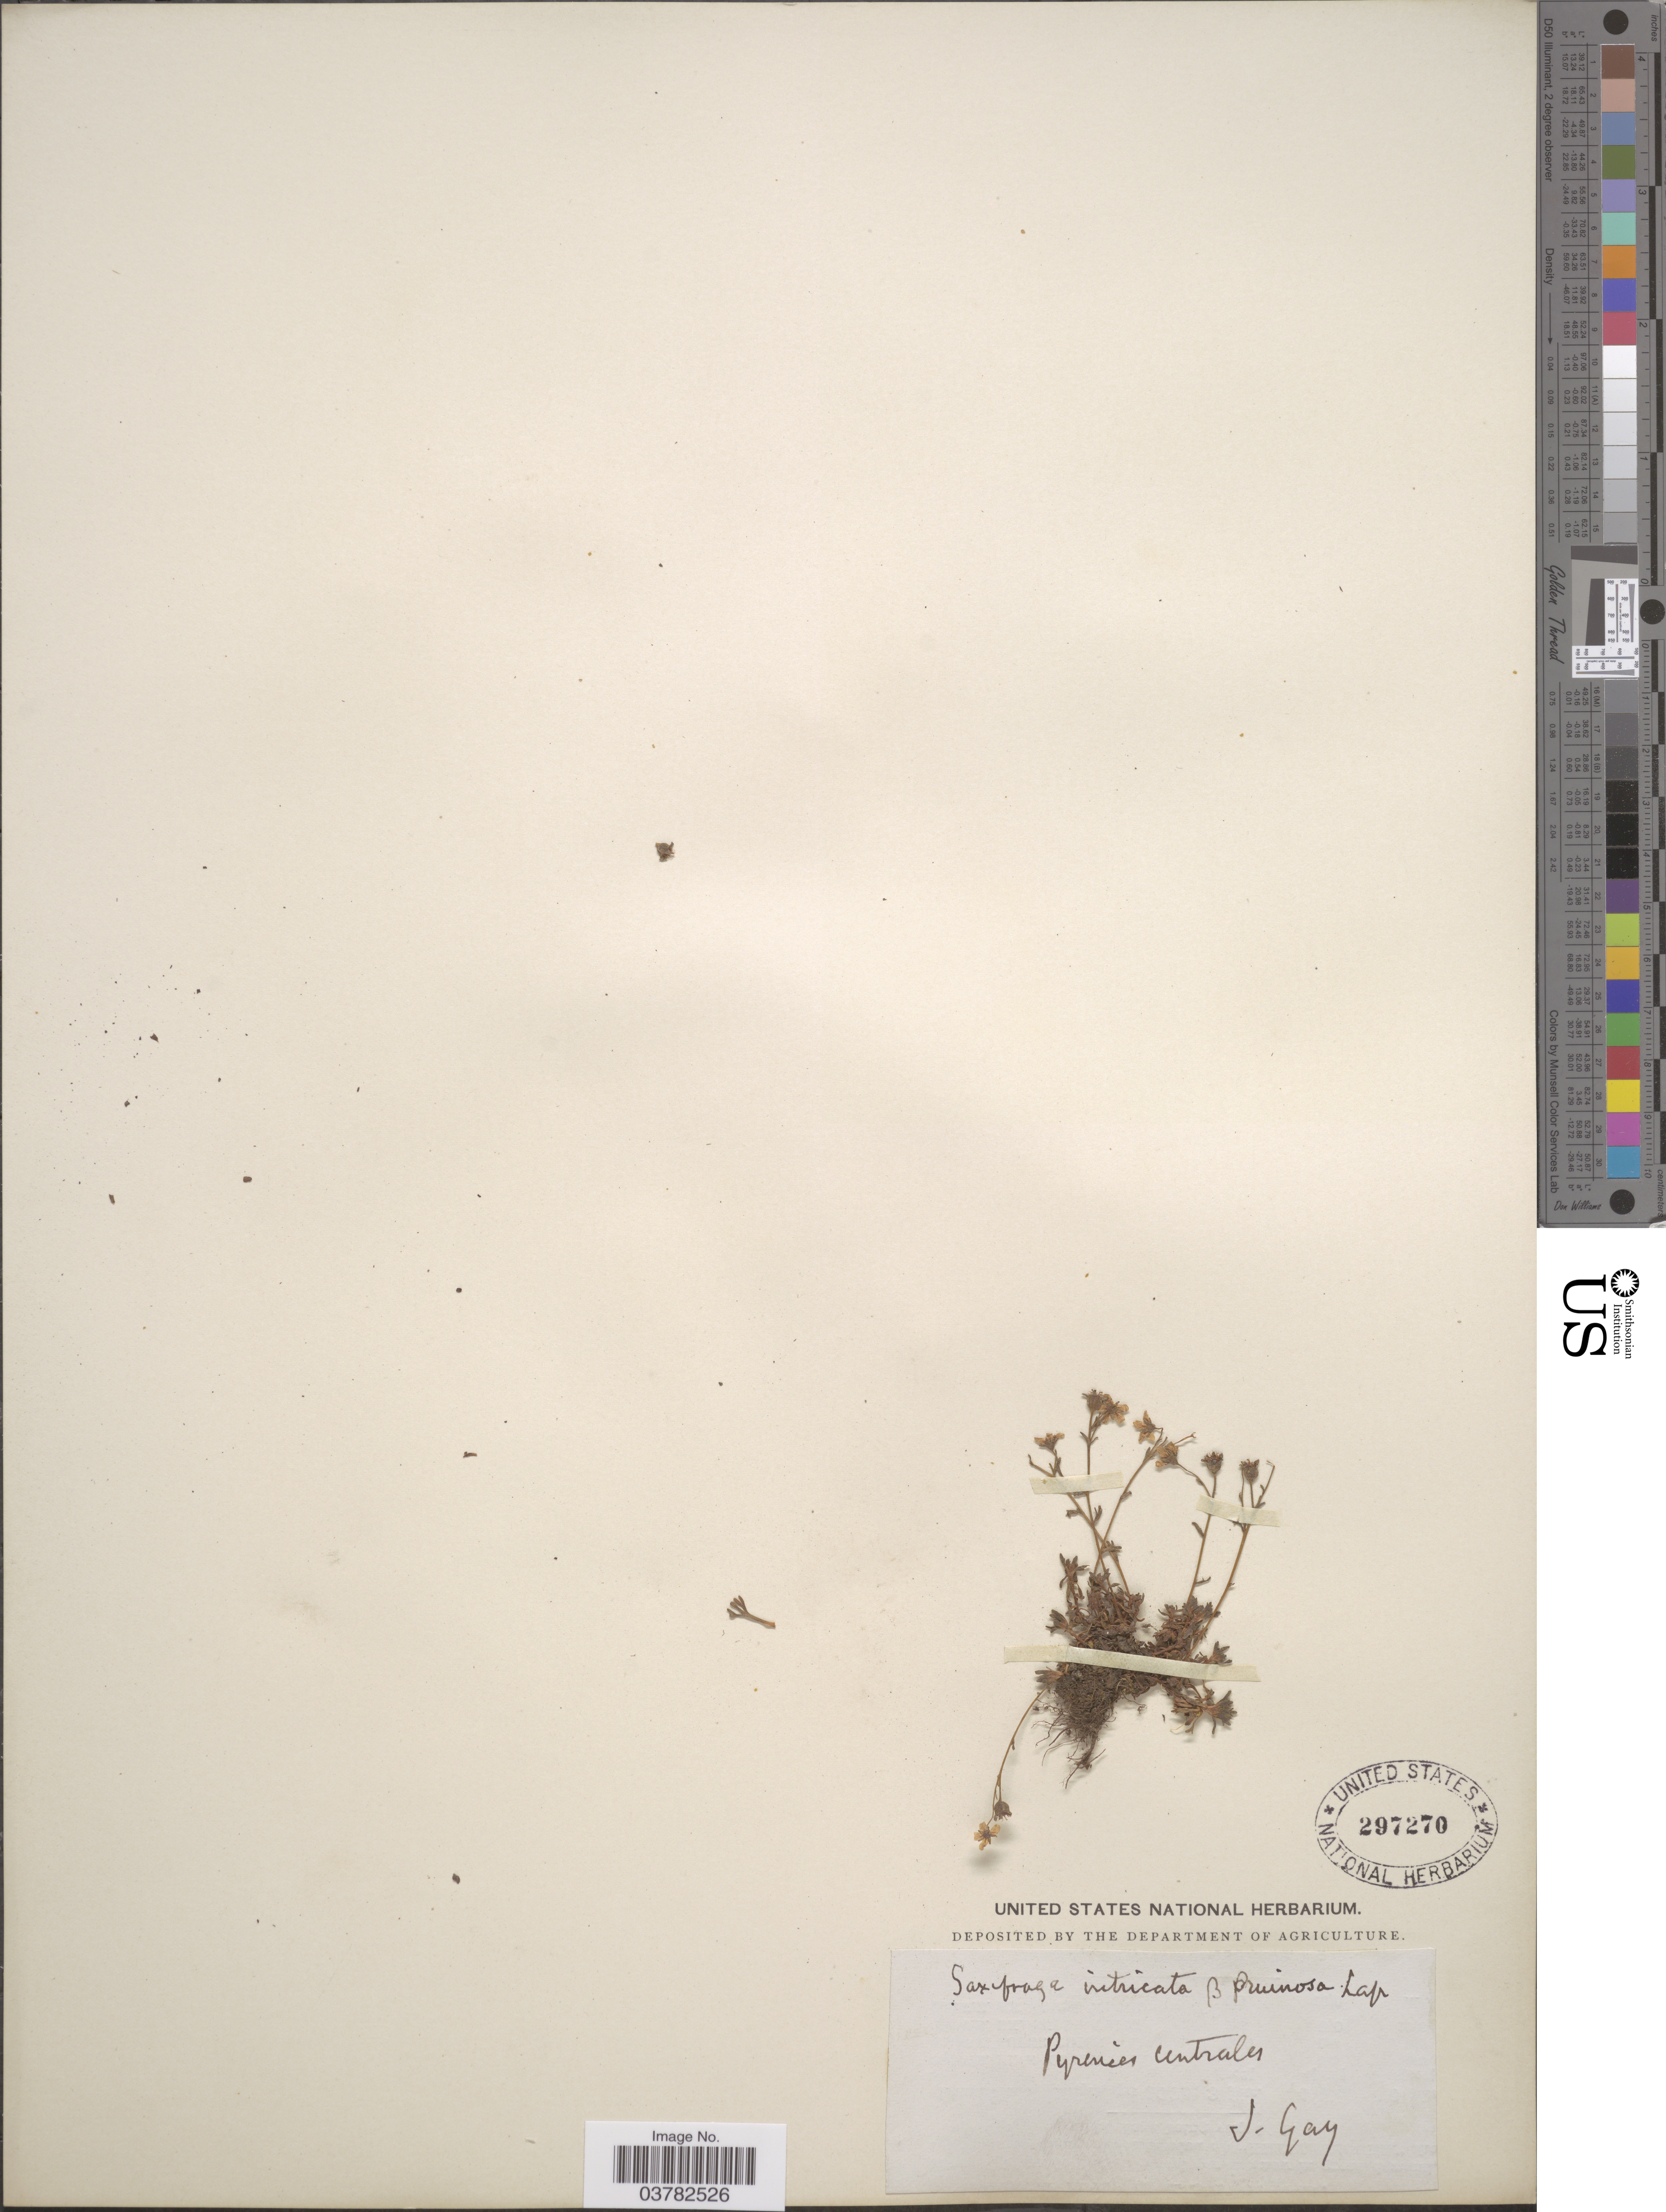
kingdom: Plantae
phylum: Tracheophyta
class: Magnoliopsida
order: Saxifragales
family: Saxifragaceae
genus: Saxifraga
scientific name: Saxifraga intricata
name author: Lapeyr.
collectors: J. Gay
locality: Pyrenées centrales.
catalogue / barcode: US 297270